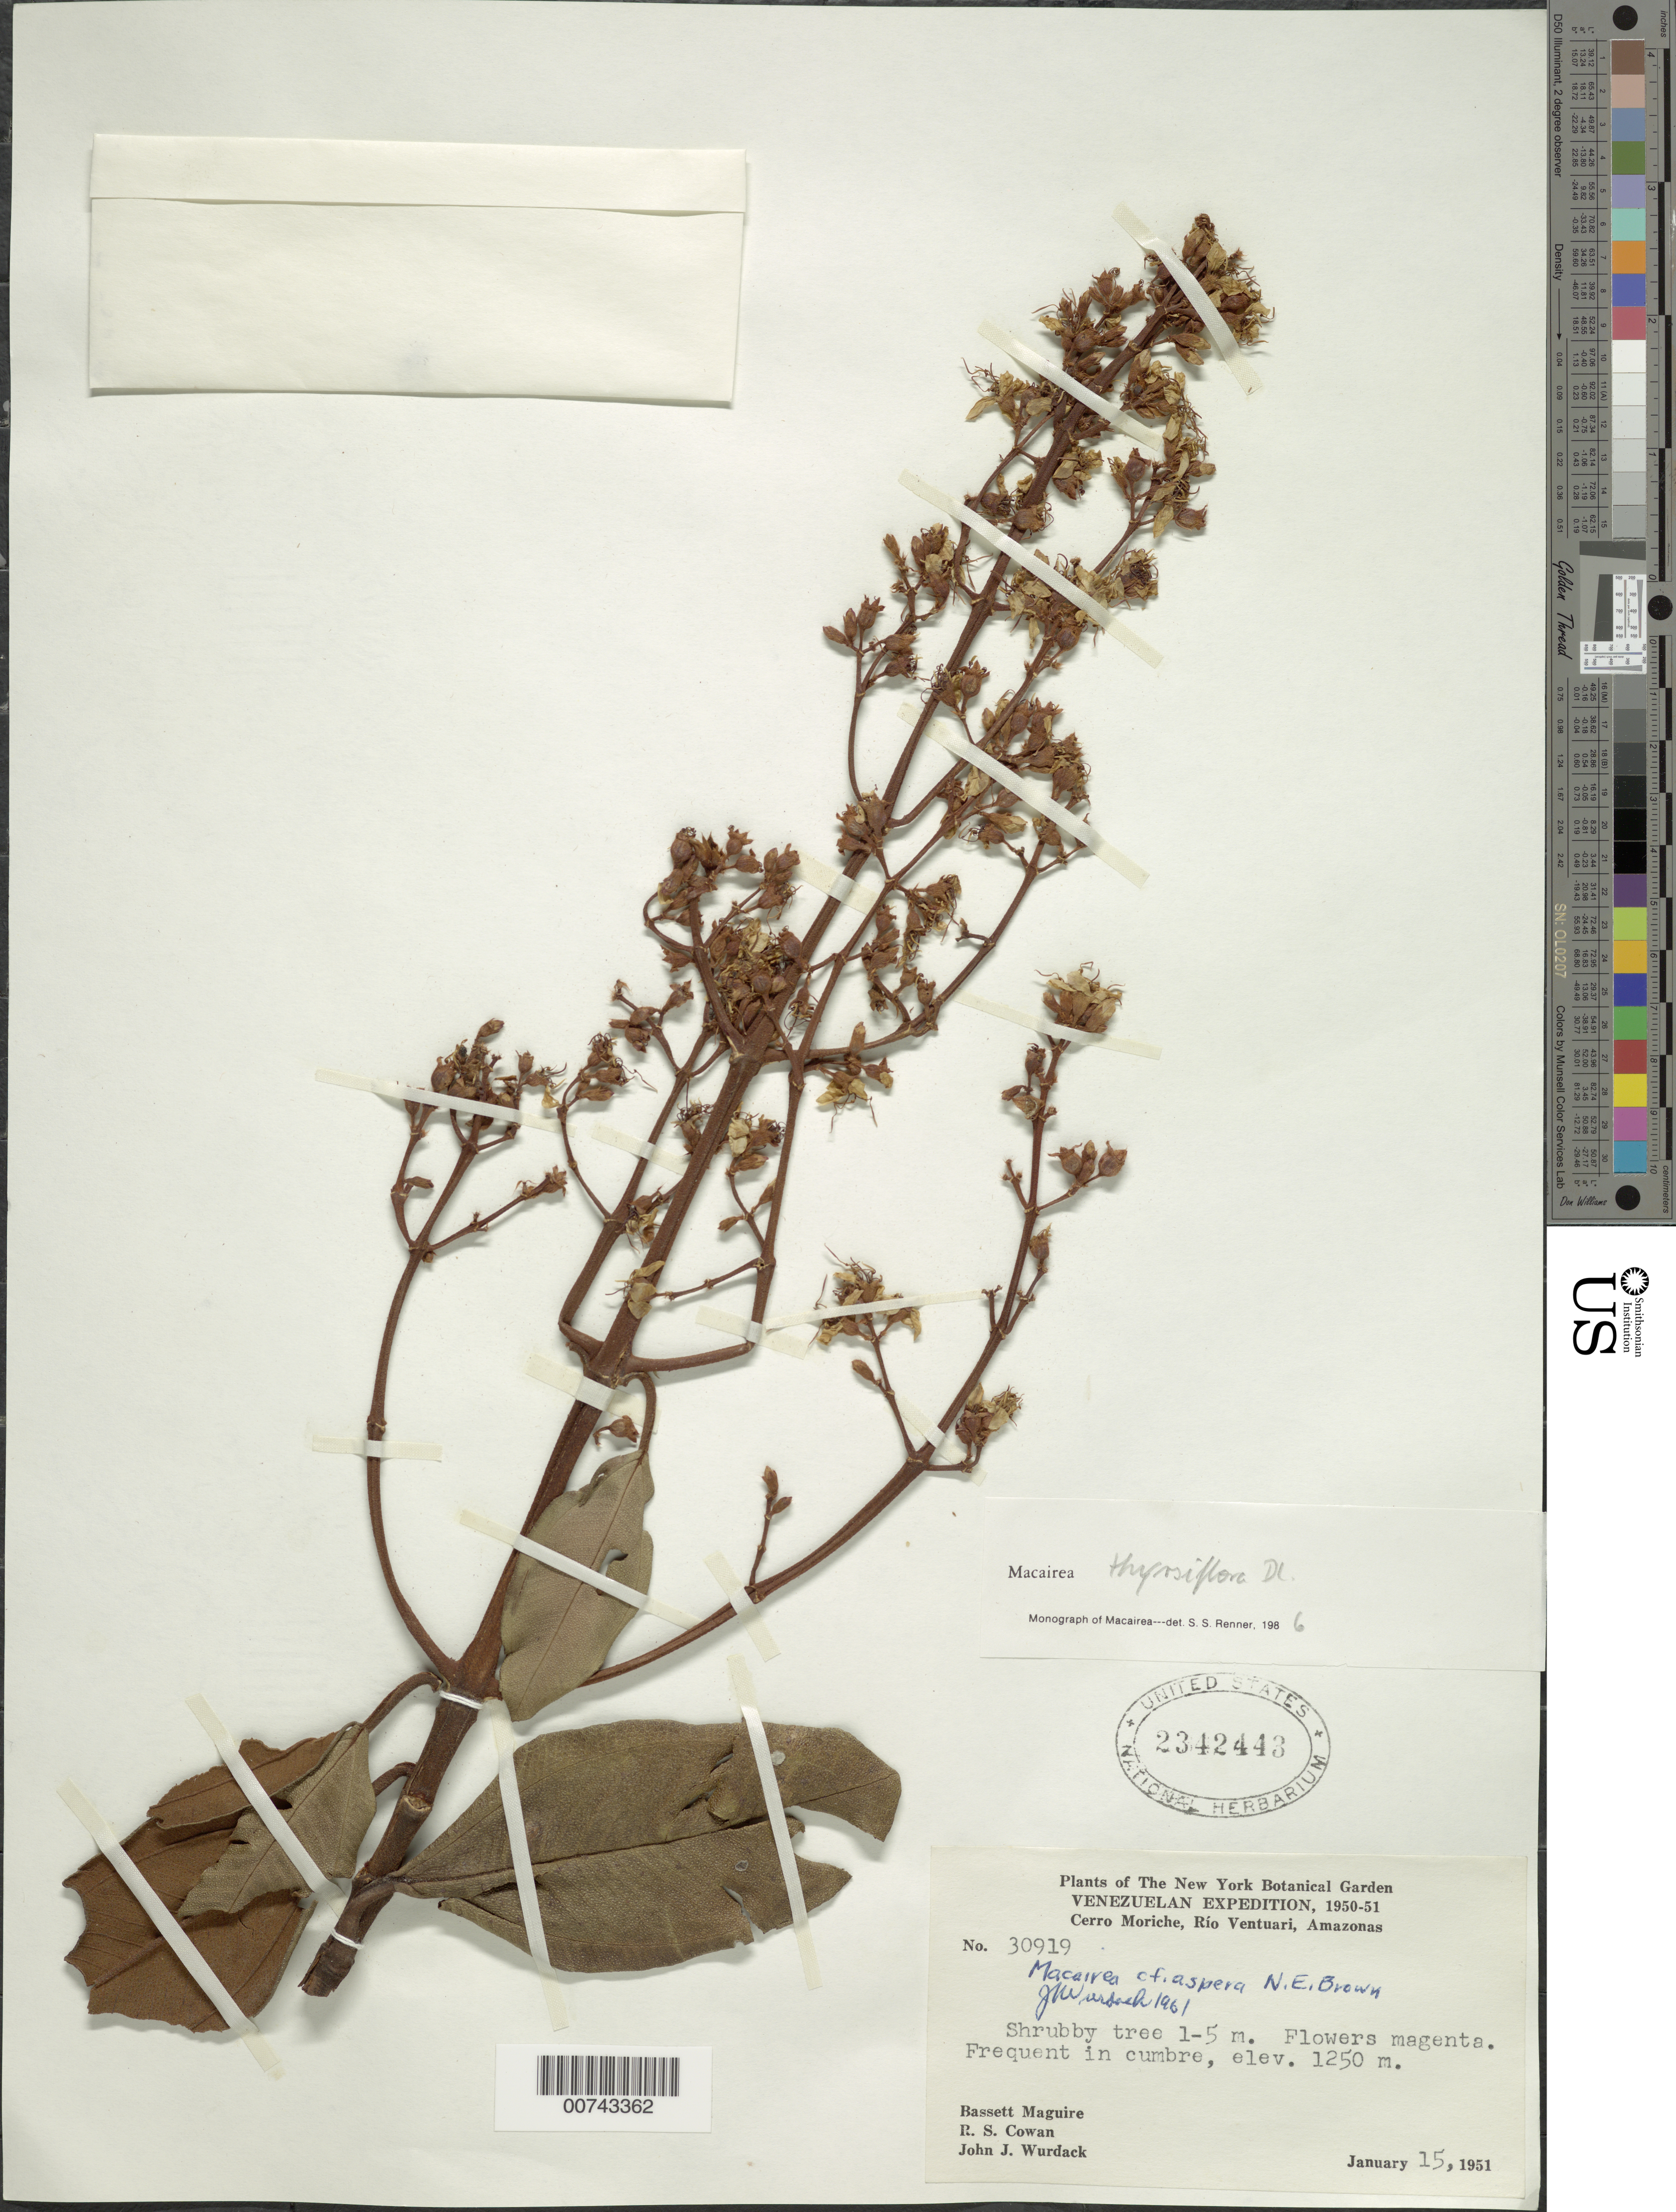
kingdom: Plantae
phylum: Tracheophyta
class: Magnoliopsida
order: Myrtales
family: Melastomataceae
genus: Macairea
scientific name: Macairea thyrsiflora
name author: DC.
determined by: Nunes da Silva, Diego, (RB), Jardim Botanico do Rio de Janeiro - Herbario (BRAZIL)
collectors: B. Maguire, R. S. Cowan & J. J. Wurdack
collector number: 30919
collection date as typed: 15-Jan-51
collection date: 1951-01-15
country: Venezuela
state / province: Amazonas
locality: Cerro Moriche, Río Ventuari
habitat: Cumbre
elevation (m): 1250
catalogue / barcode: US 2342443